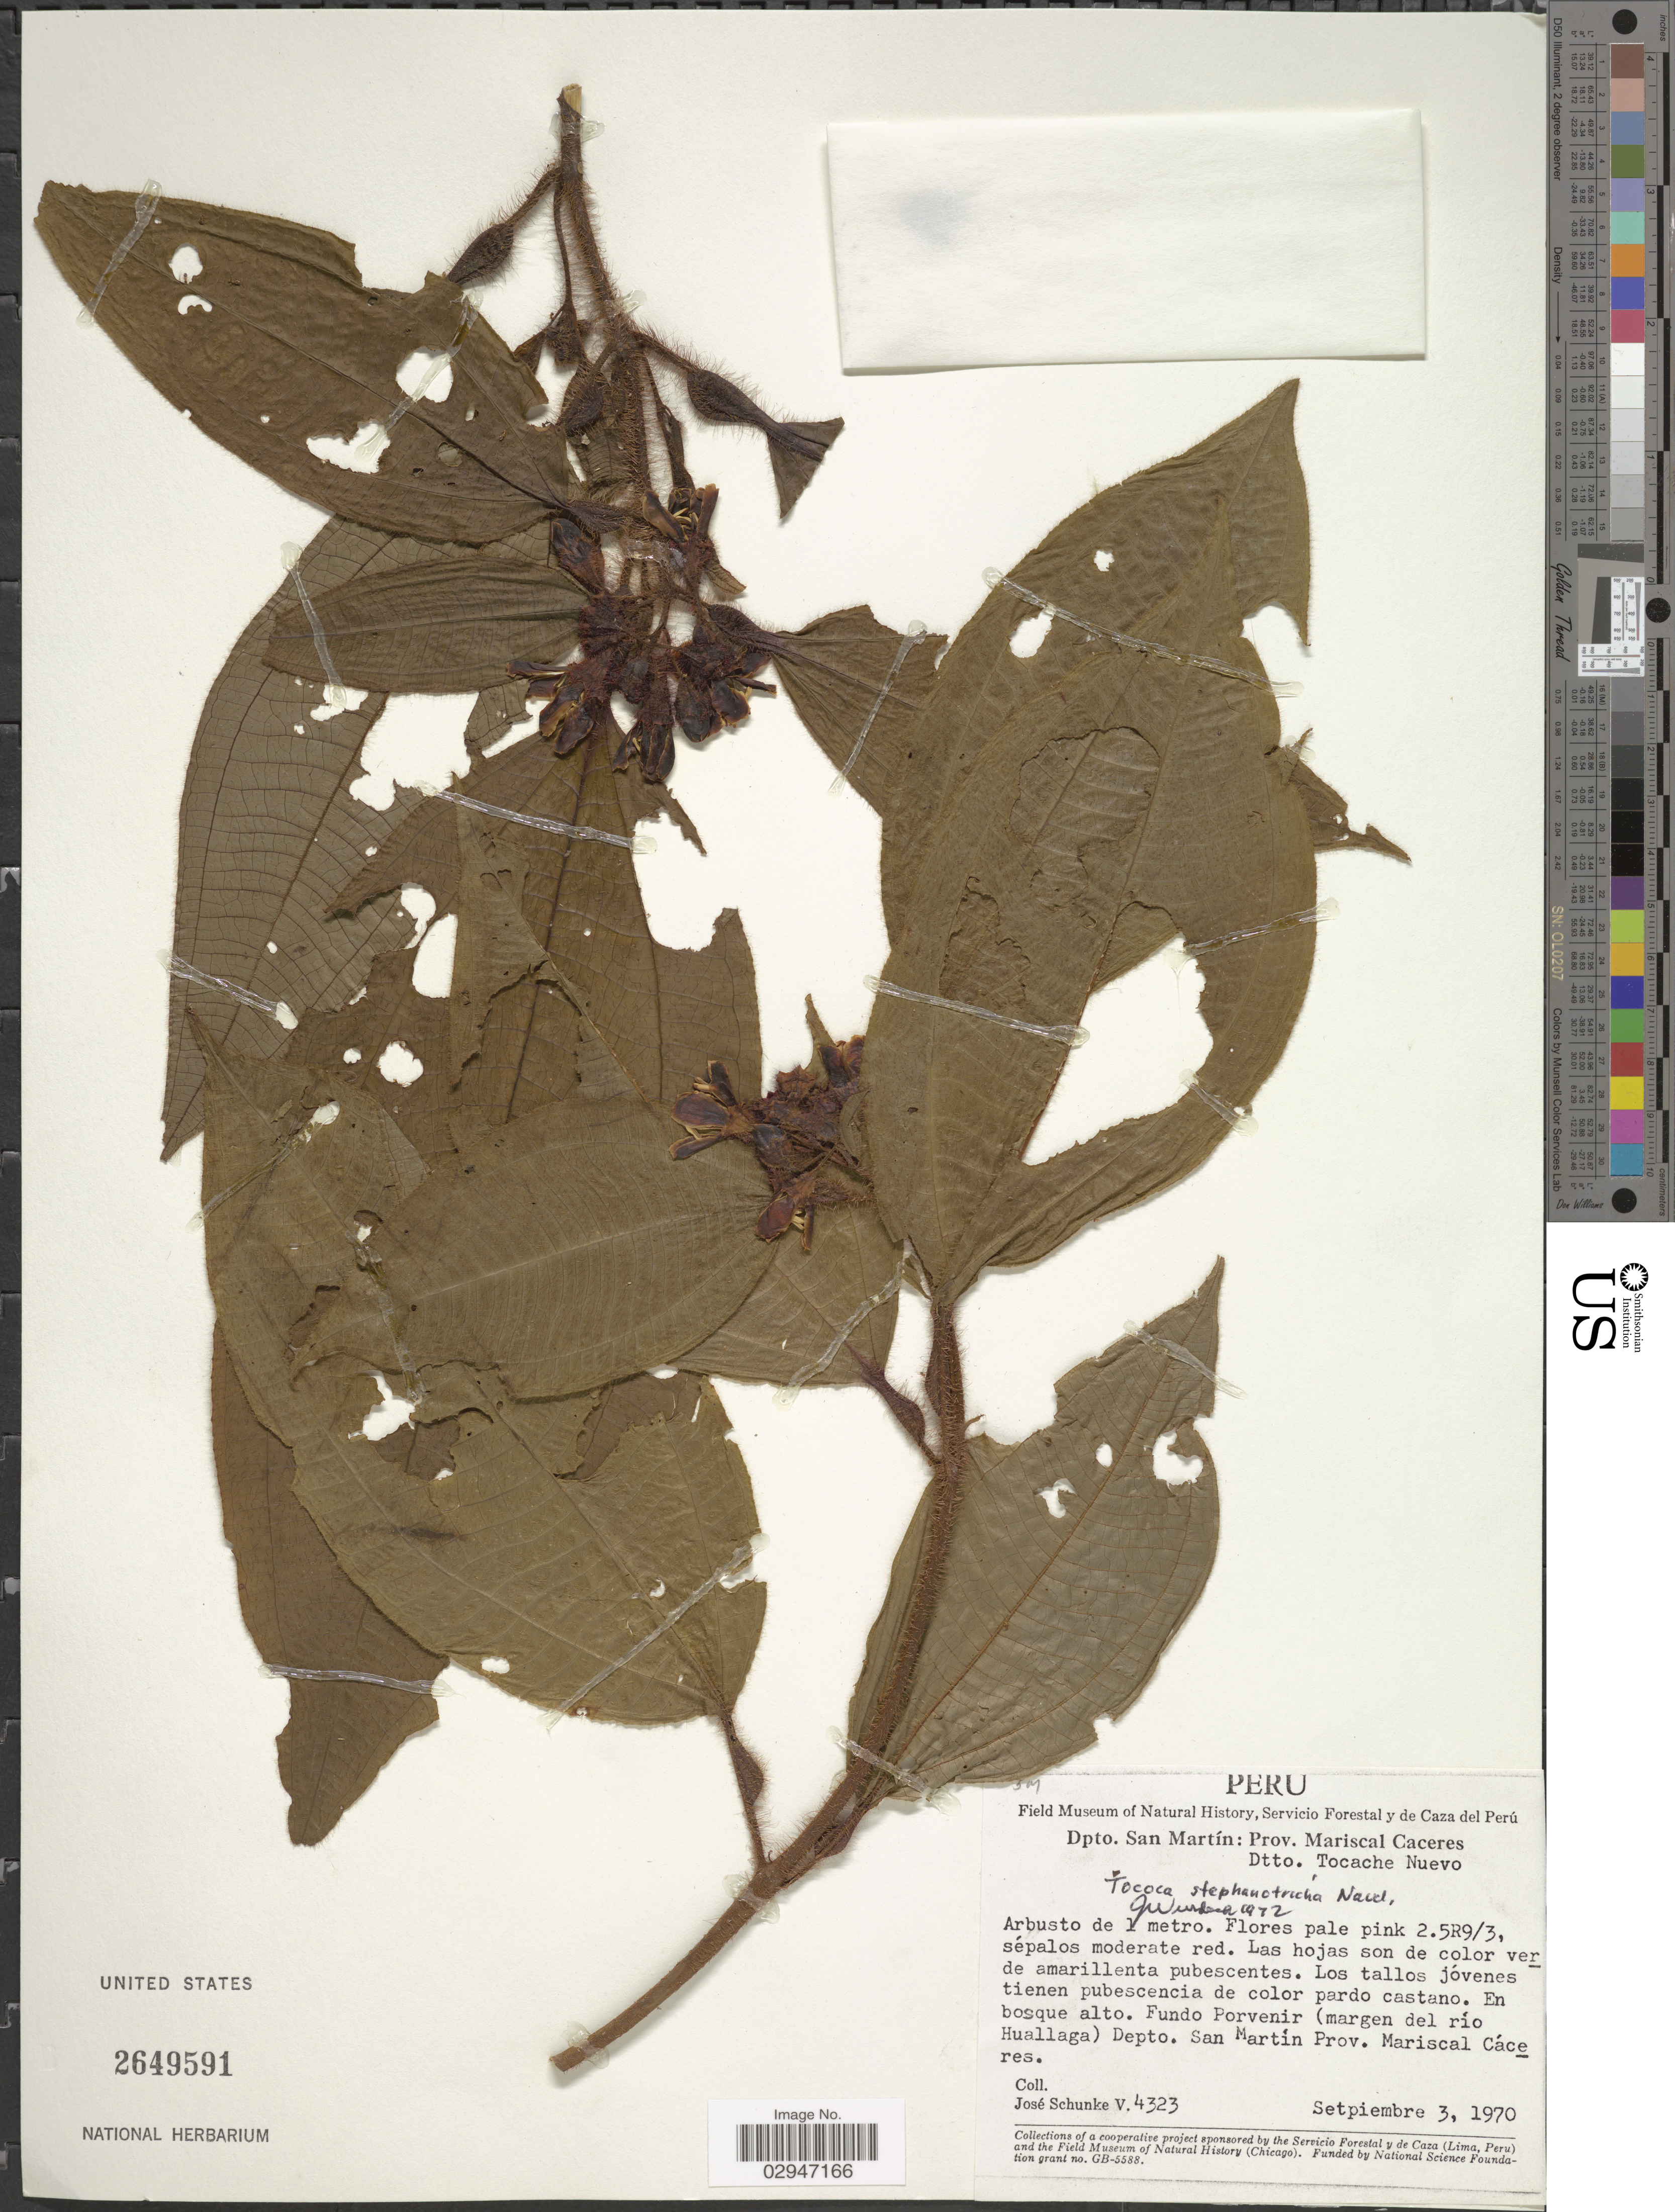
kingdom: Plantae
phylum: Tracheophyta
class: Magnoliopsida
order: Myrtales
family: Melastomataceae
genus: Tococa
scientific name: Tococa stephanotricha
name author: Naudin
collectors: J. Schunke Vigo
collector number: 4323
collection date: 1970-09-03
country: Peru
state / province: San Martín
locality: Dpto. San Martín: Prov. Mariscal Caceres. Dtto. Tocache Nuevo. Fundo Porvenir (margen del río Huallaga). Depto. San Martín Prov. Mariscal Cáceres.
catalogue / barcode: US 2649591